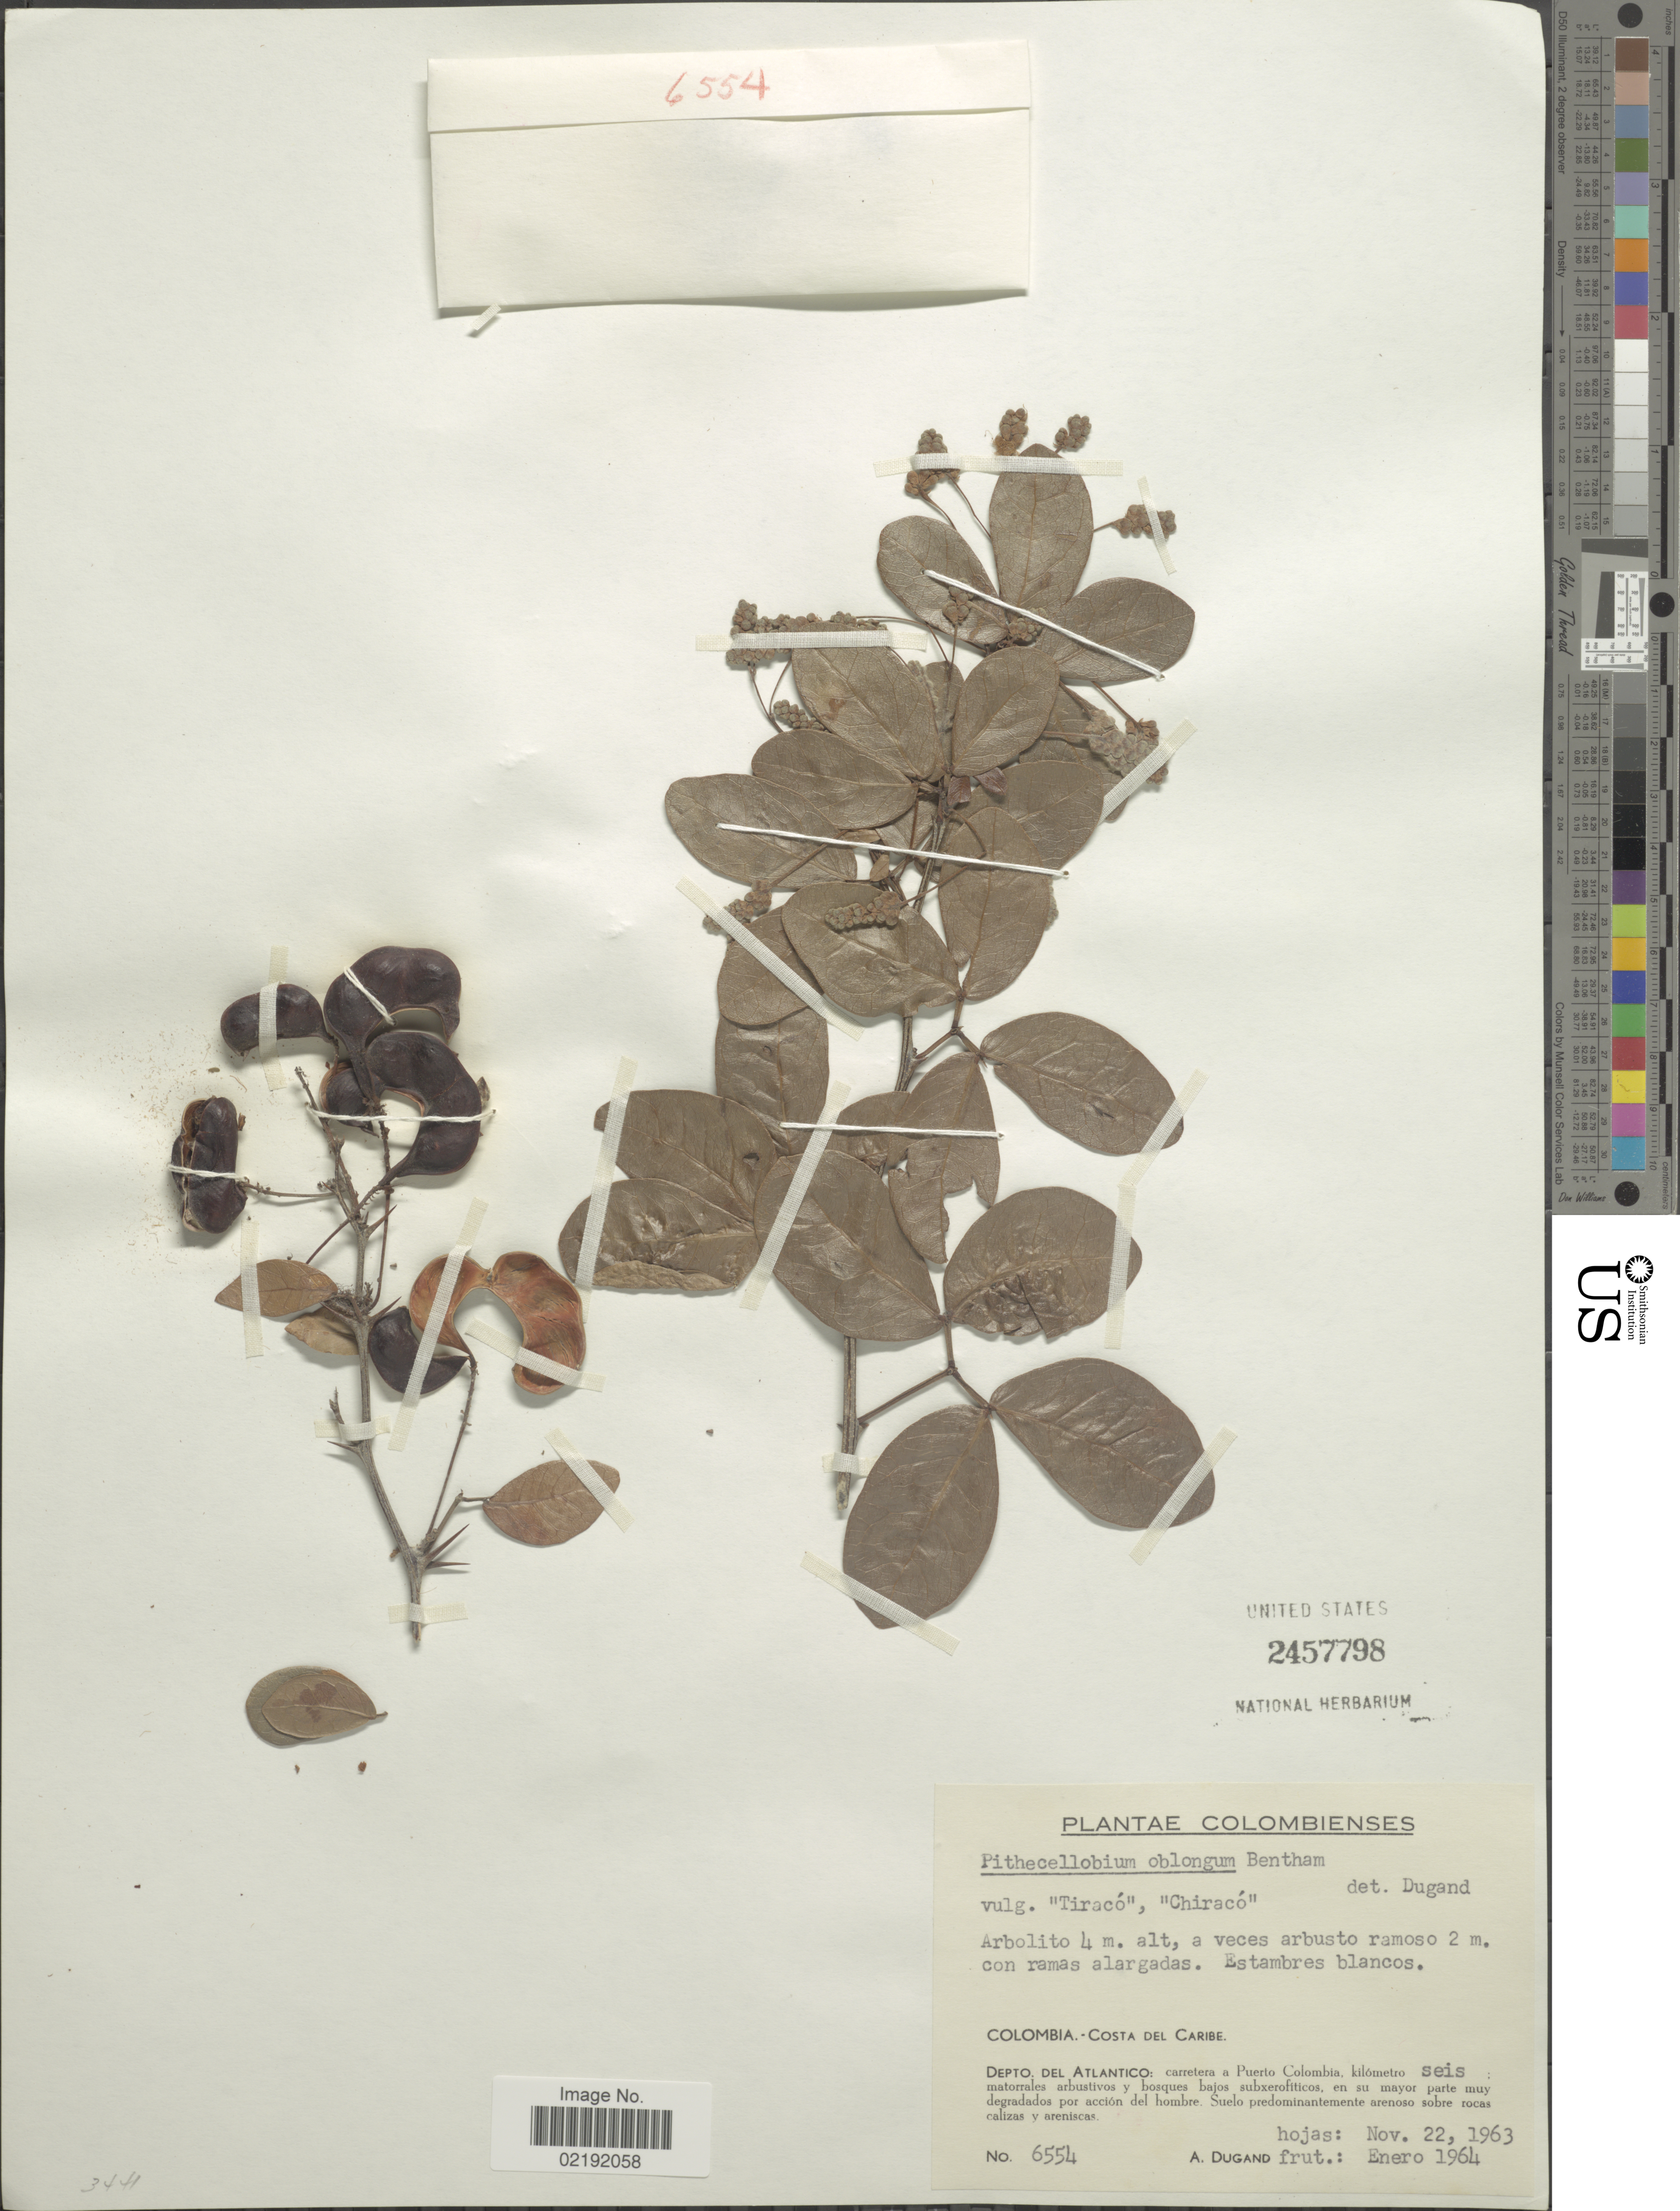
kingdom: Plantae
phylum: Tracheophyta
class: Magnoliopsida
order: Fabales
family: Fabaceae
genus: Pithecellobium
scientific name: Pithecellobium oblongum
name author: Benth.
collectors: A. Dugand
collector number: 6554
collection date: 1963-11-22/1964-01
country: Colombia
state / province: Atlántico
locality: Colombia.- Coste del Caribe. Depto. del Atlantico: carretera a Puerto Colombia, kilómetro seis: matorrales arbustivos y bosques bajos subcerofiticos, en su mayor parte muy degradados por acción del hombre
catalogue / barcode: US 2457798